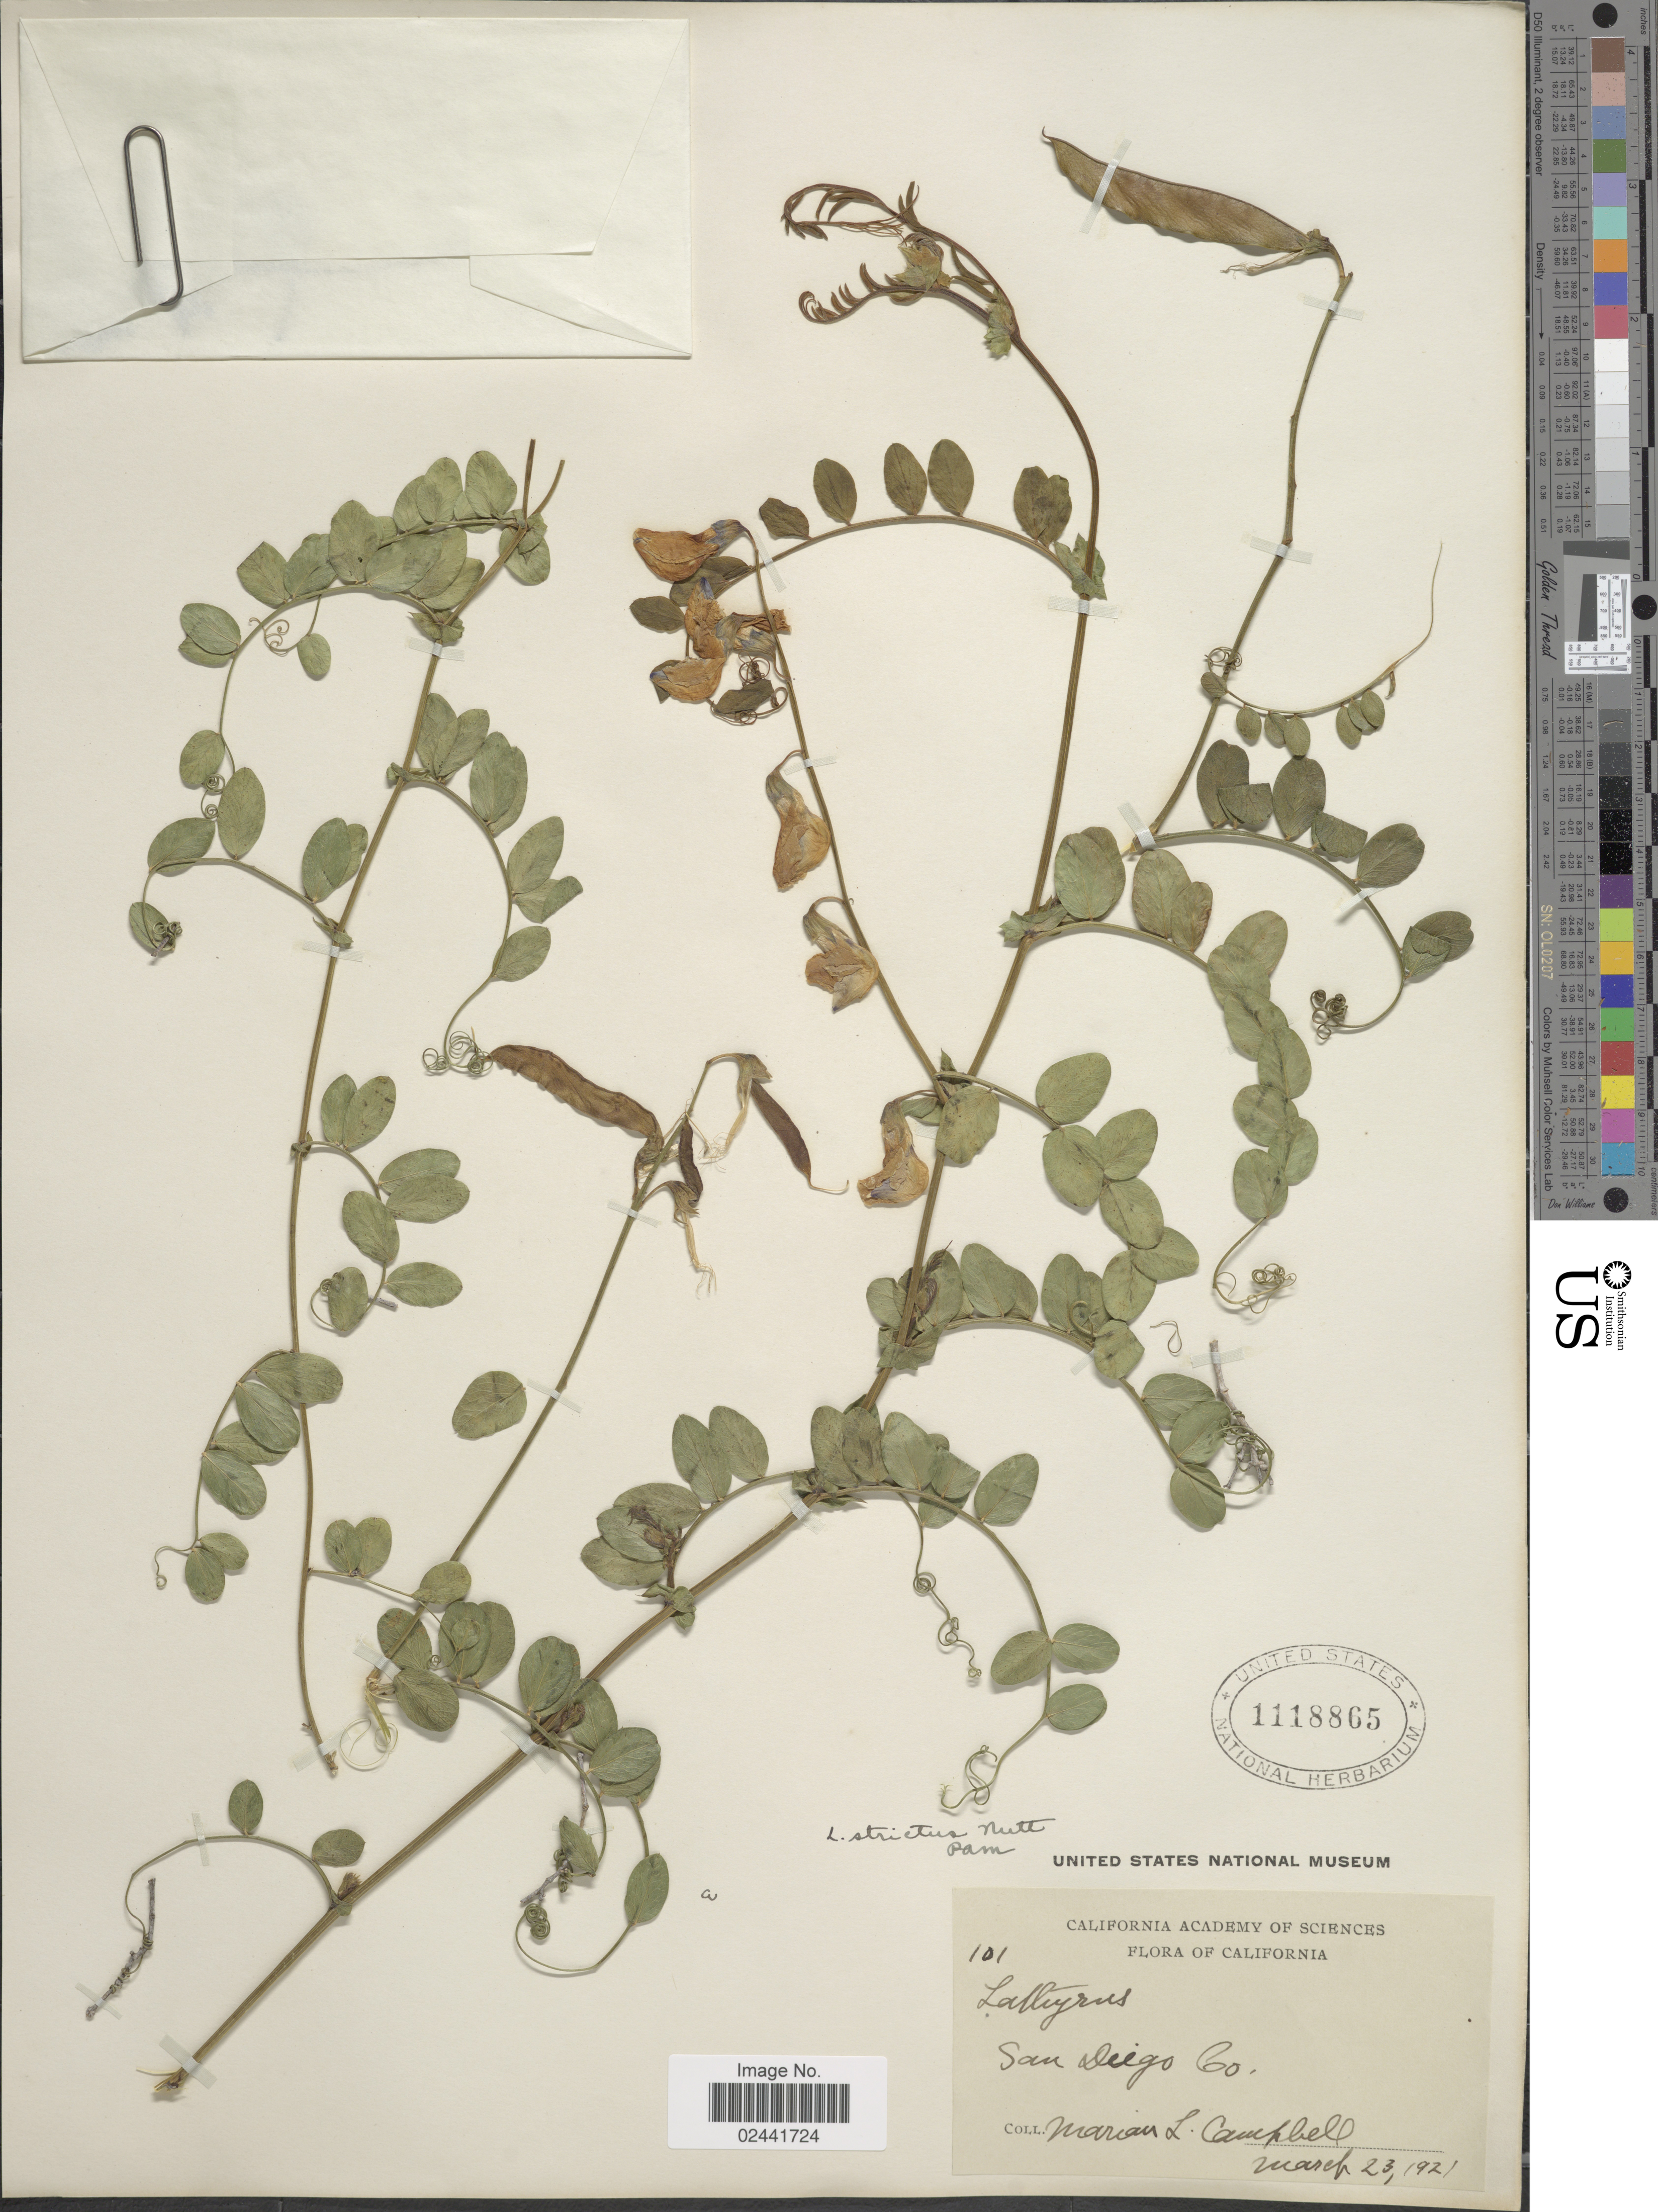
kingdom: Plantae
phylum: Tracheophyta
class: Magnoliopsida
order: Fabales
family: Fabaceae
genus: Lathyrus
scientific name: Lathyrus strictus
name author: G.H. Weber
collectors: M. L. Campbell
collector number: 101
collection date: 1921-03-23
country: United States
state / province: California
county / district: San Diego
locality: San Diego Co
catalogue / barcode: US 1118865